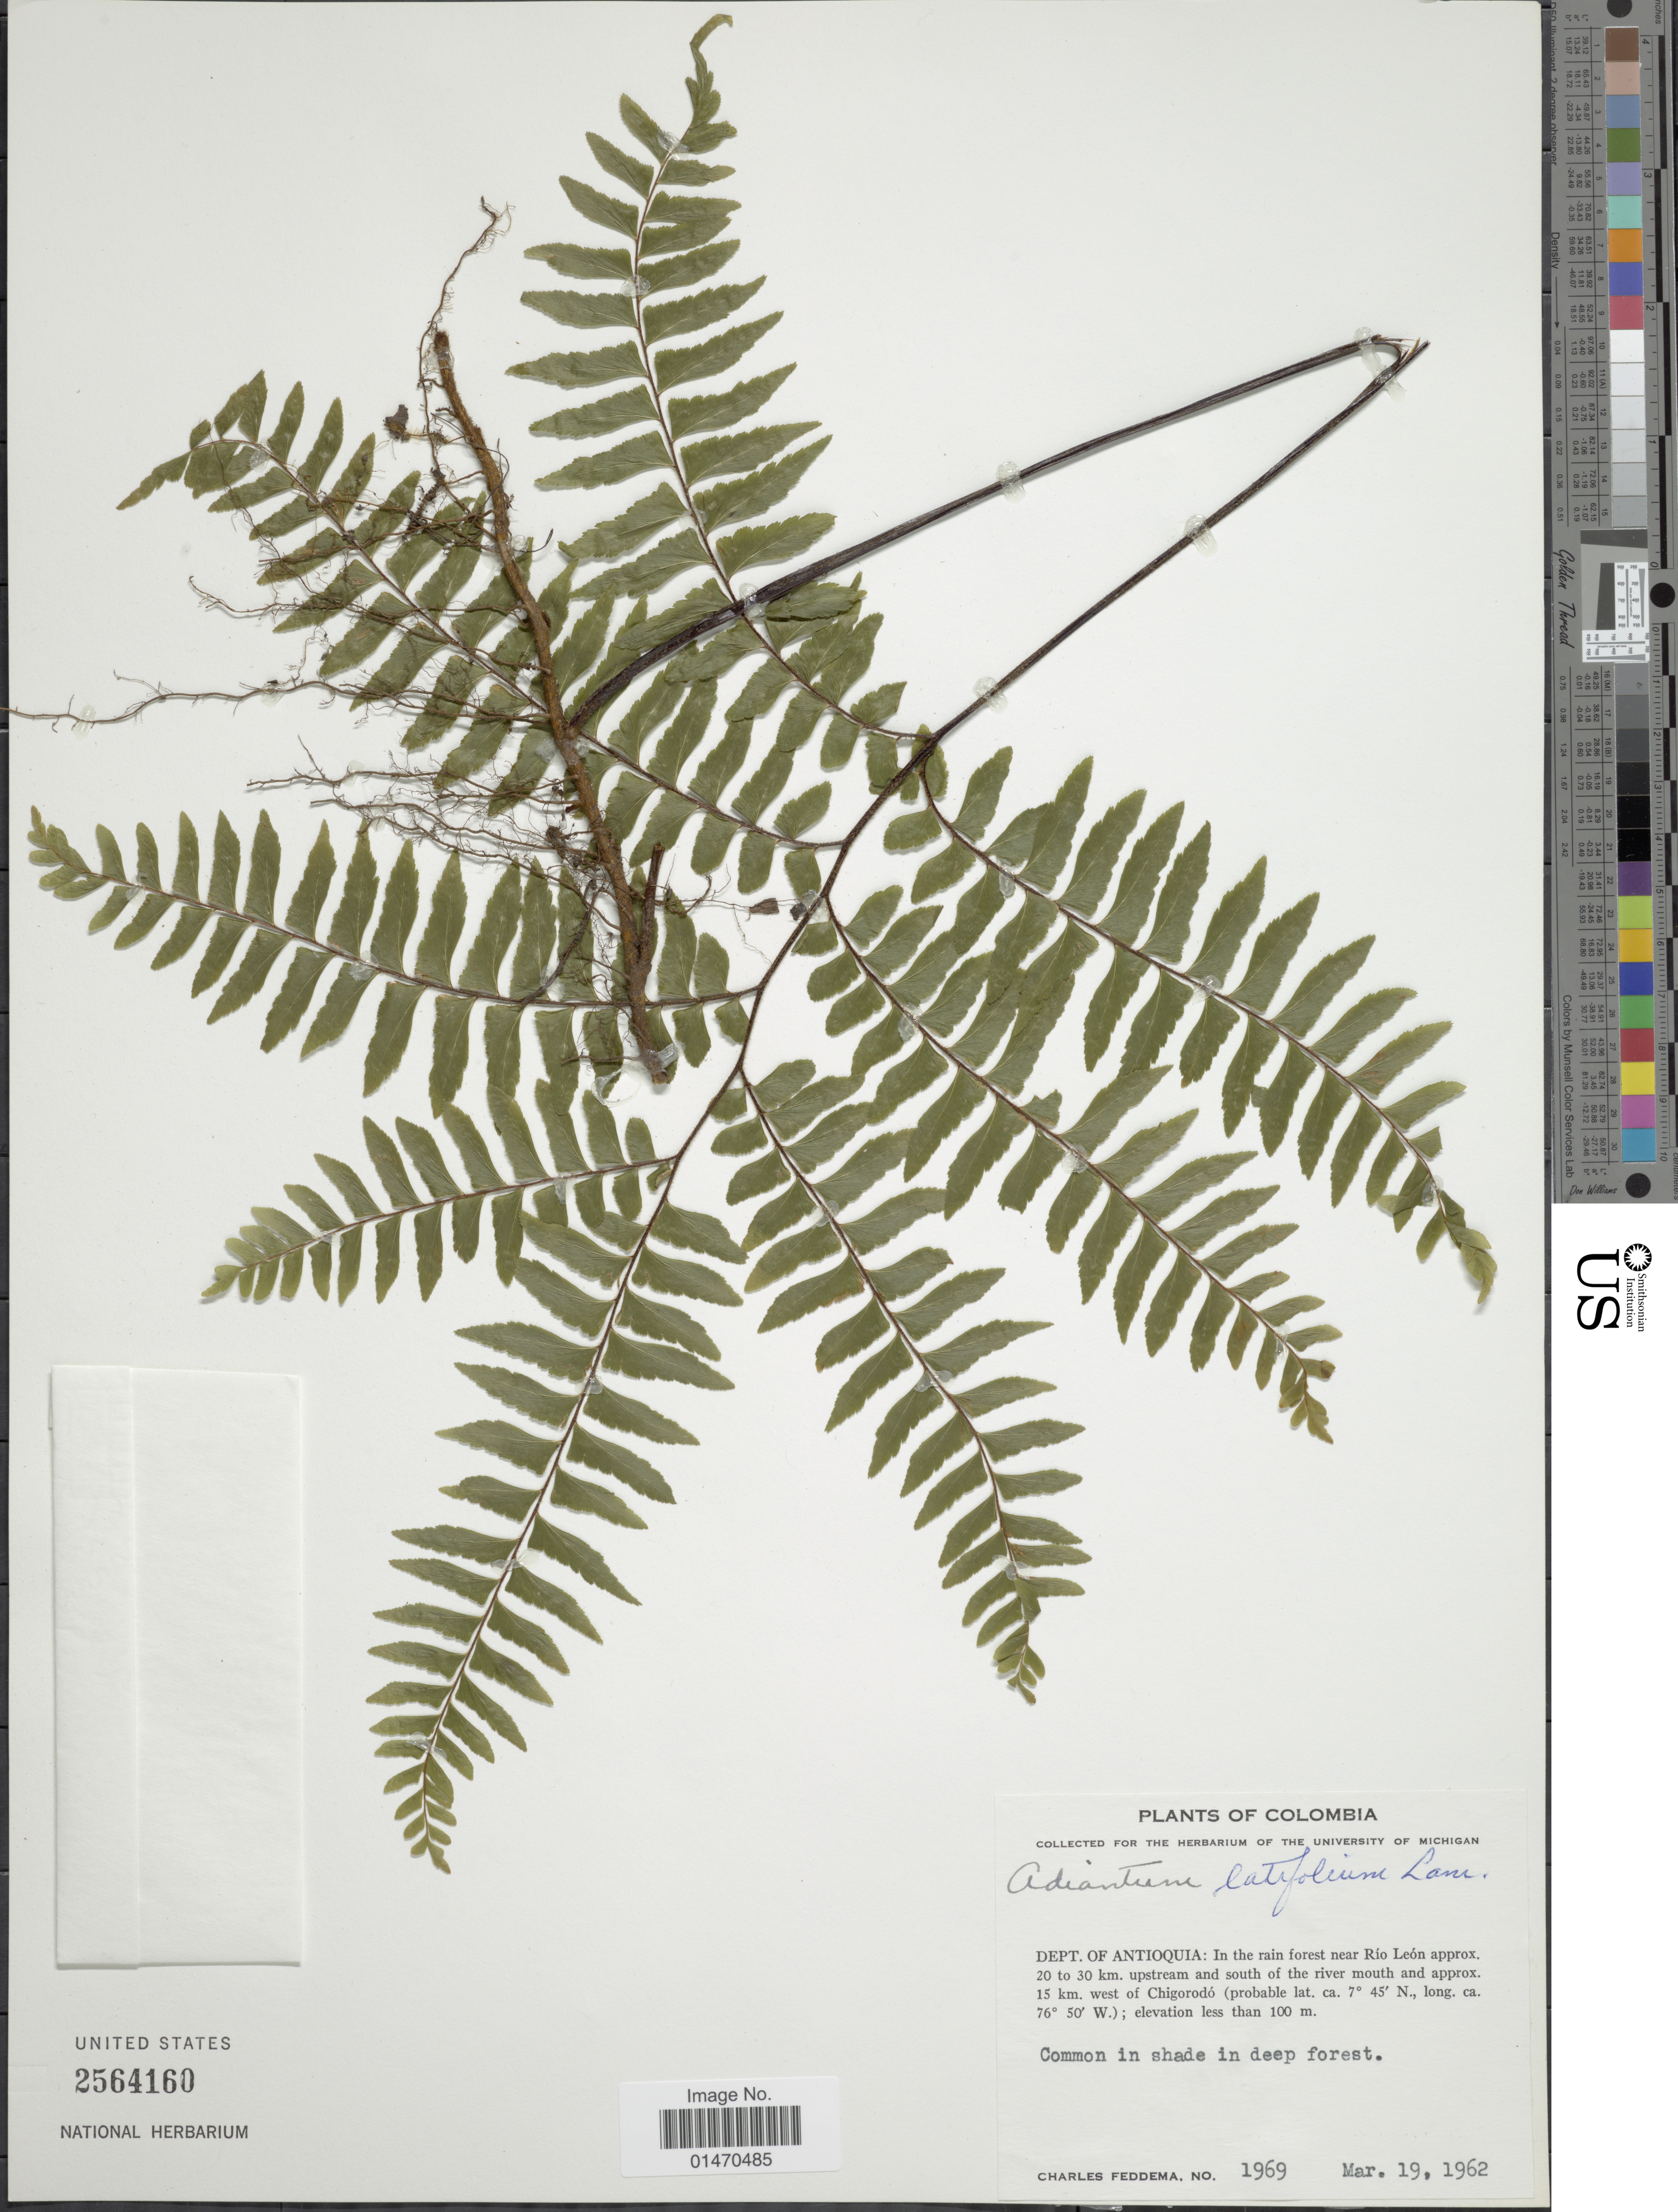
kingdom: Plantae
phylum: Tracheophyta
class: Polypodiopsida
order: Polypodiales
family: Pteridaceae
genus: Adiantum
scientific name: Adiantum latifolium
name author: Lam.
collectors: C. Feddema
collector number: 1969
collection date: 1962-03-19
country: Colombia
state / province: Antioquia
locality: Dept. of Antioquia: in the rain forest near Rio León approx. 20 to 30 km upstream and south of the river mouth and apporx. 15 km west of Chigorodó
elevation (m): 100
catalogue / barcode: US 2564160